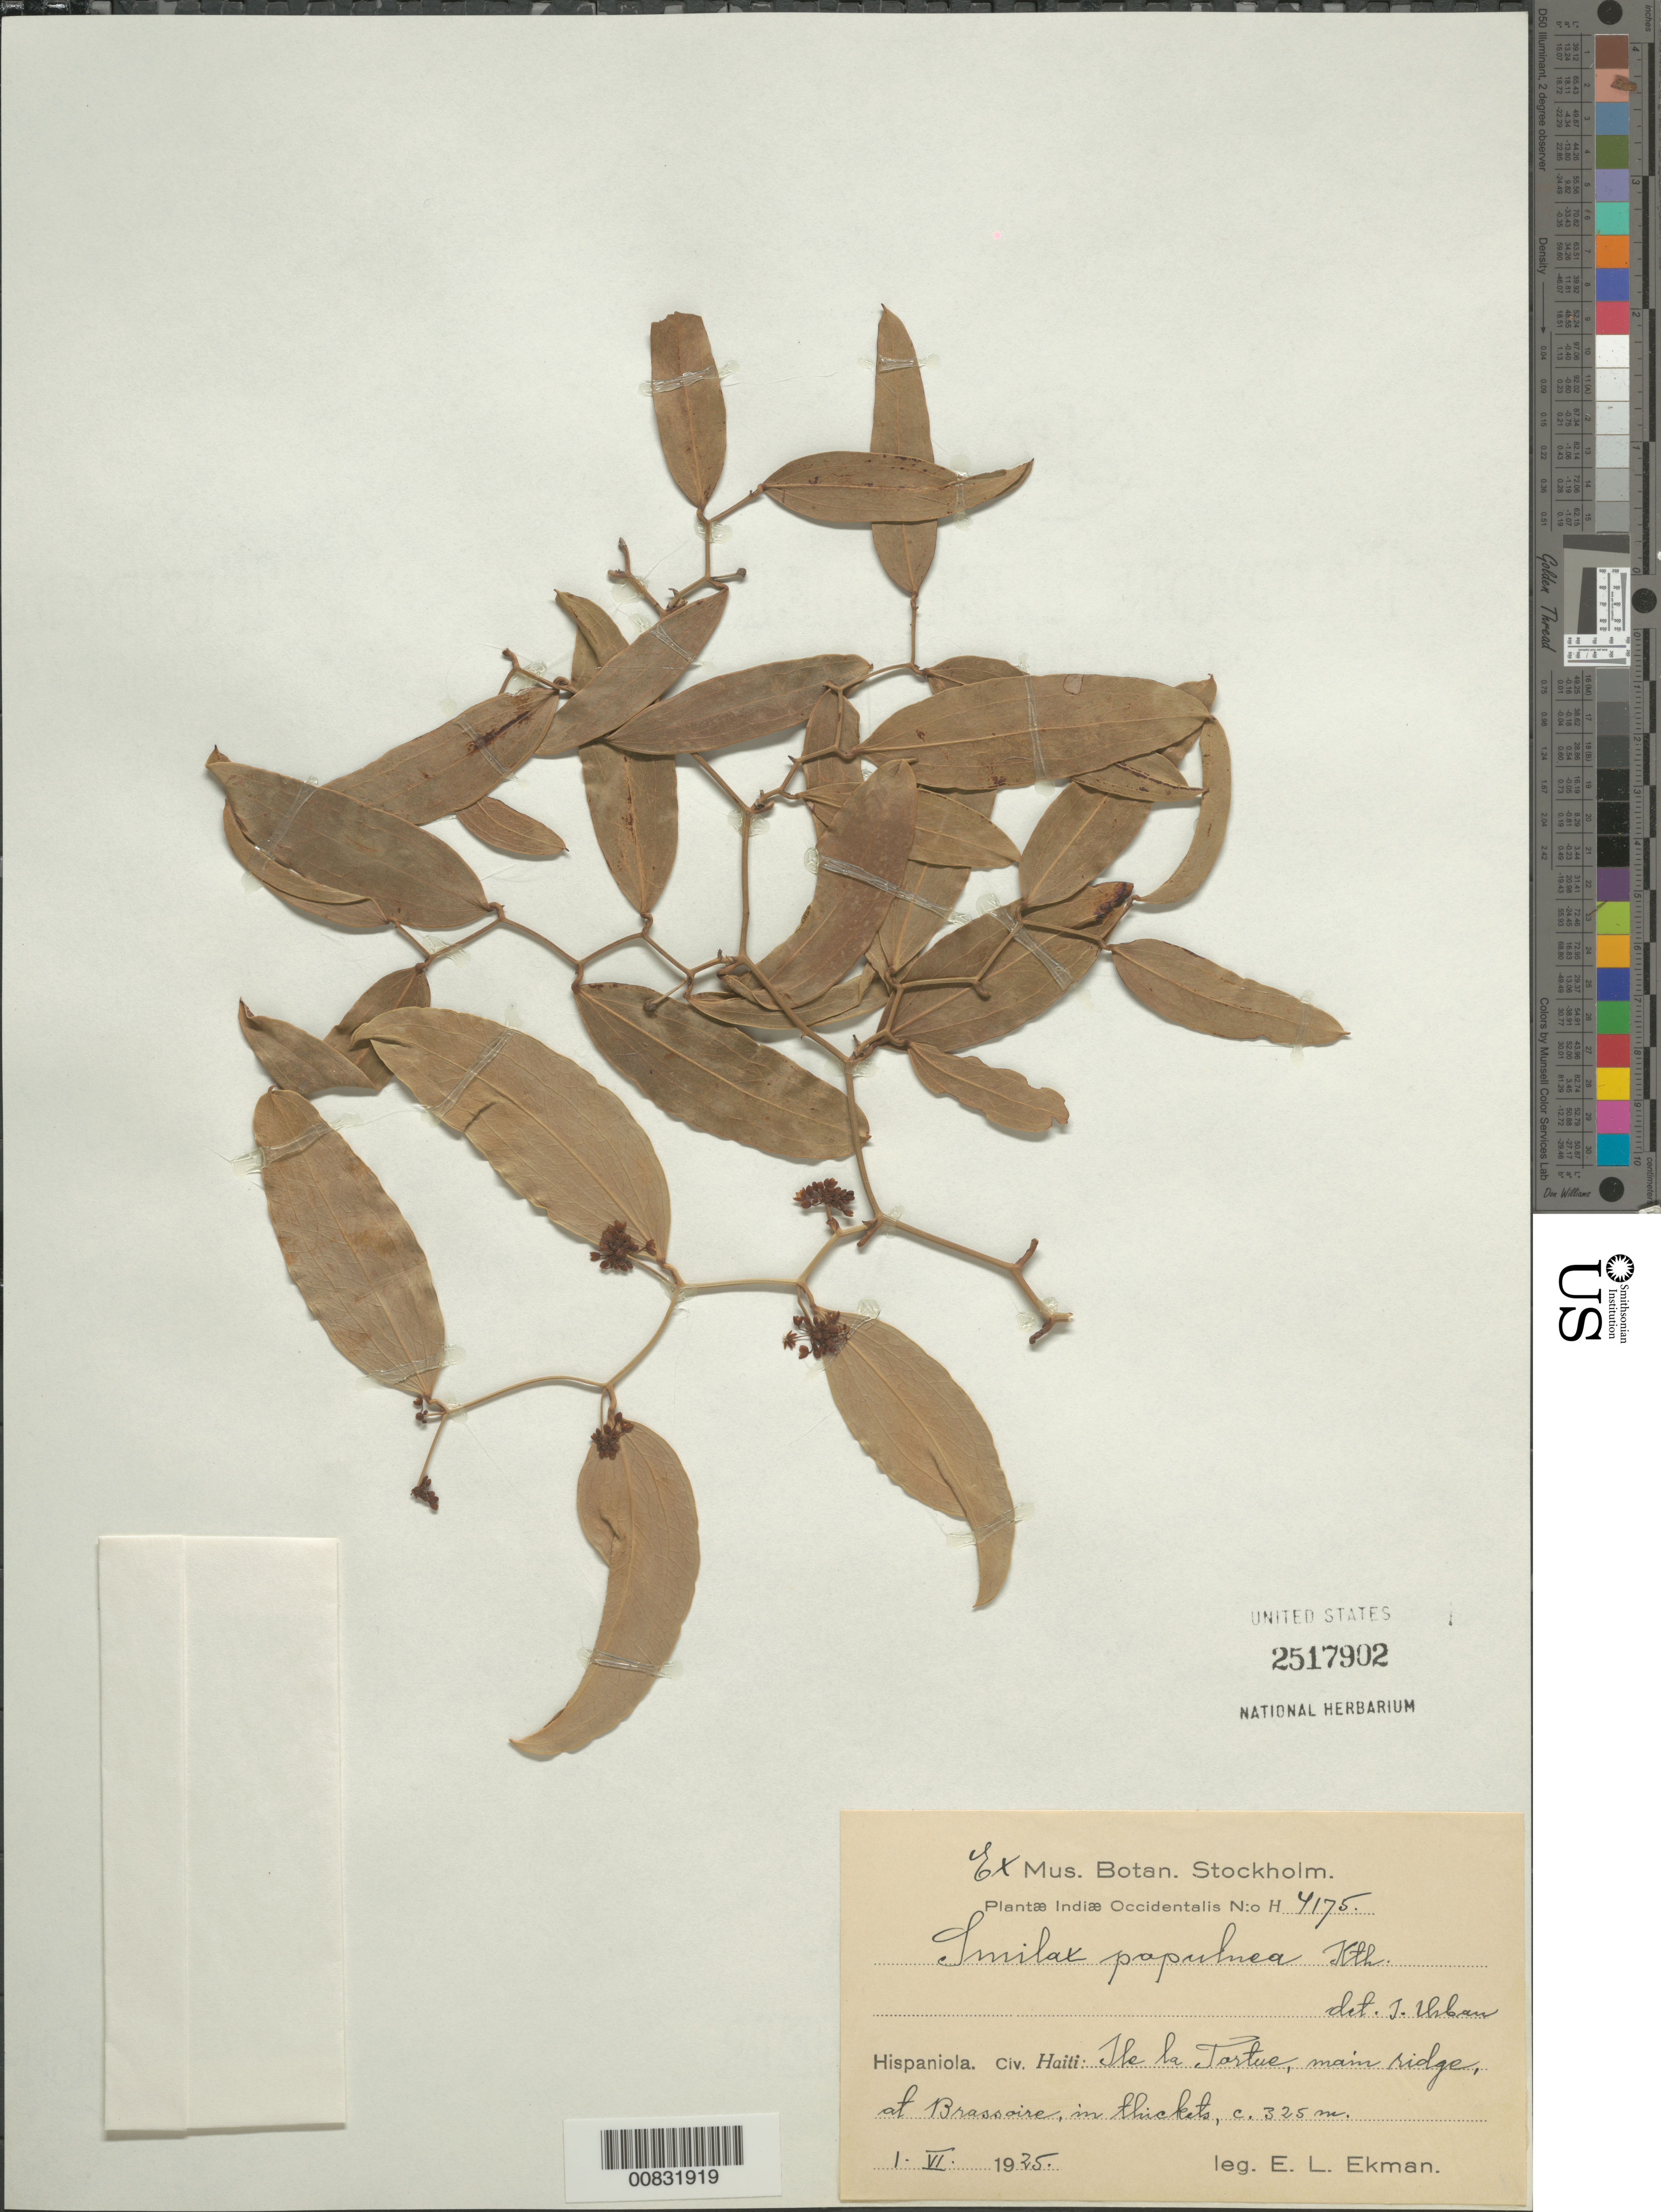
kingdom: Plantae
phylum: Tracheophyta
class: Liliopsida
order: Liliales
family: Smilacaceae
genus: Smilax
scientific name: Smilax populnea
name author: Kunth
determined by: Urban, Ignatz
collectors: E. L. Ekman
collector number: H 4175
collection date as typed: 01 Jun 1925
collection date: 1925-06-01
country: Haiti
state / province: Nord-Óuest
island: Île de la Tortue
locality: Ile la Tortue, main ridge, at Brassoire.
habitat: In thickets.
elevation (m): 325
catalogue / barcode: US 2517902